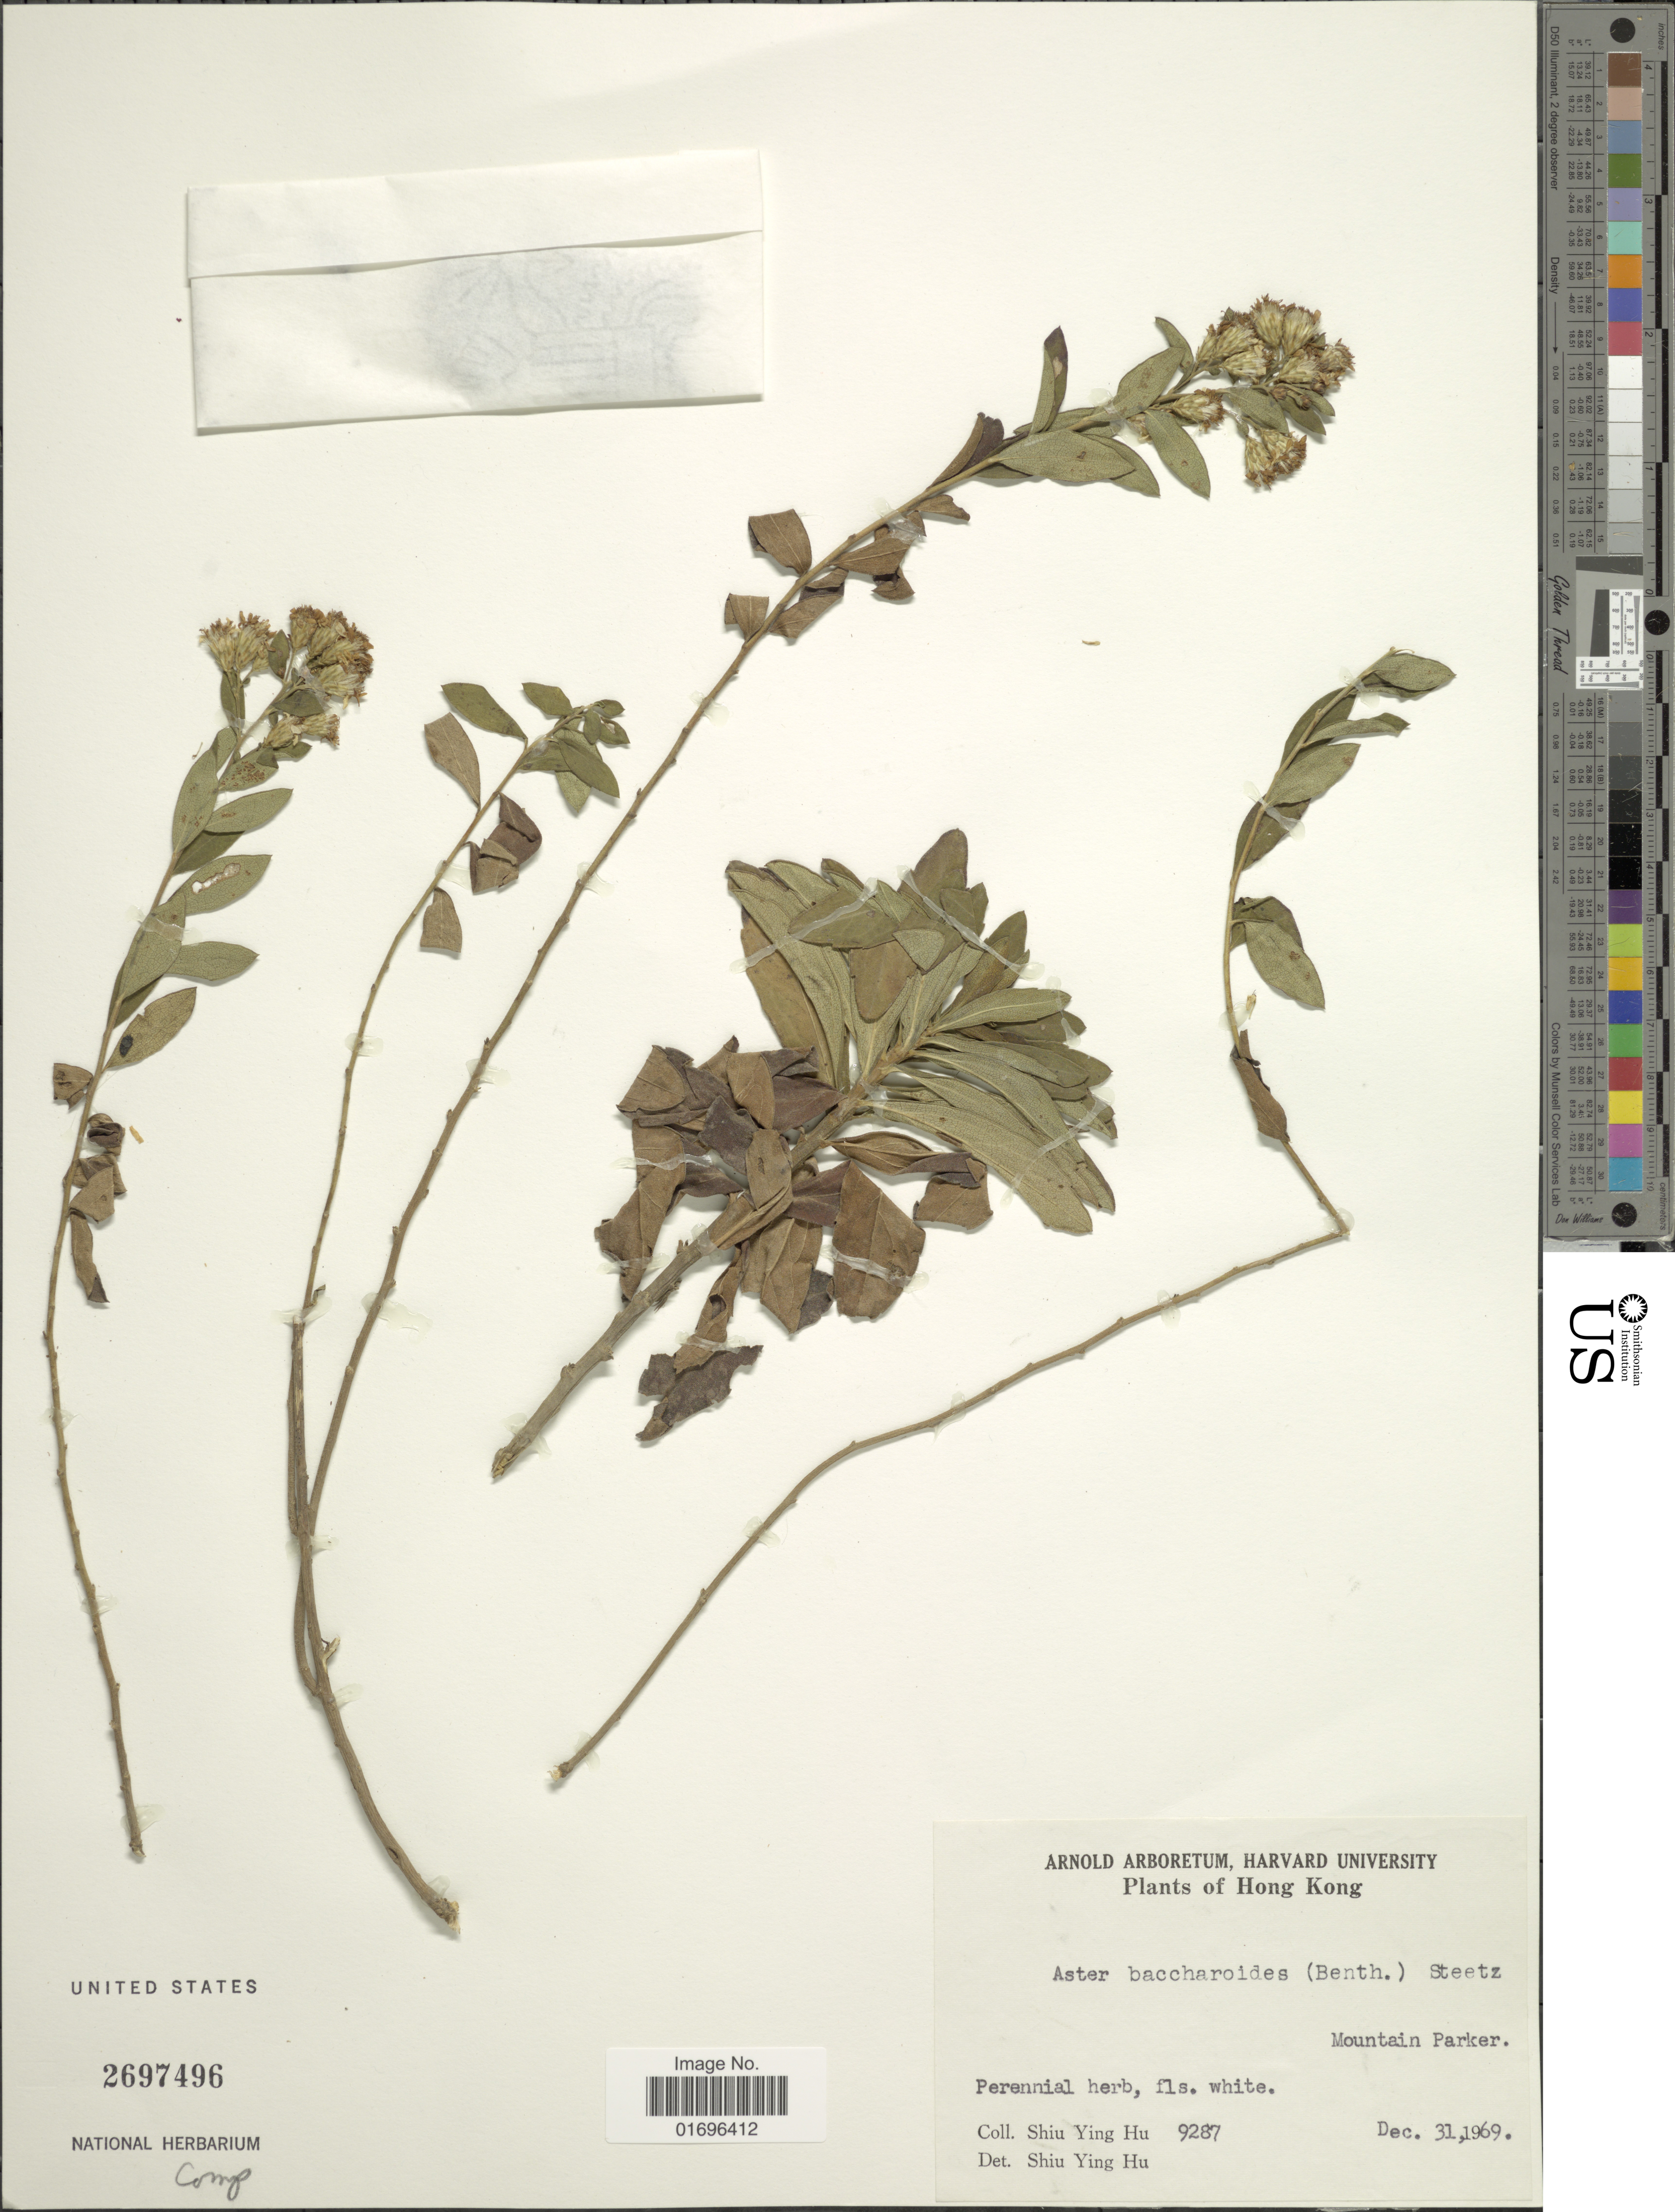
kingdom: Plantae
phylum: Tracheophyta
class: Magnoliopsida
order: Asterales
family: Asteraceae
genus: Aster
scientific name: Aster baccharoides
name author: (Benth.) Steetz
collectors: S. Y. Hu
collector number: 9287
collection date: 1969-12-31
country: China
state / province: Hong Kong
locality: Mountain Parker.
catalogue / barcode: US 2697496